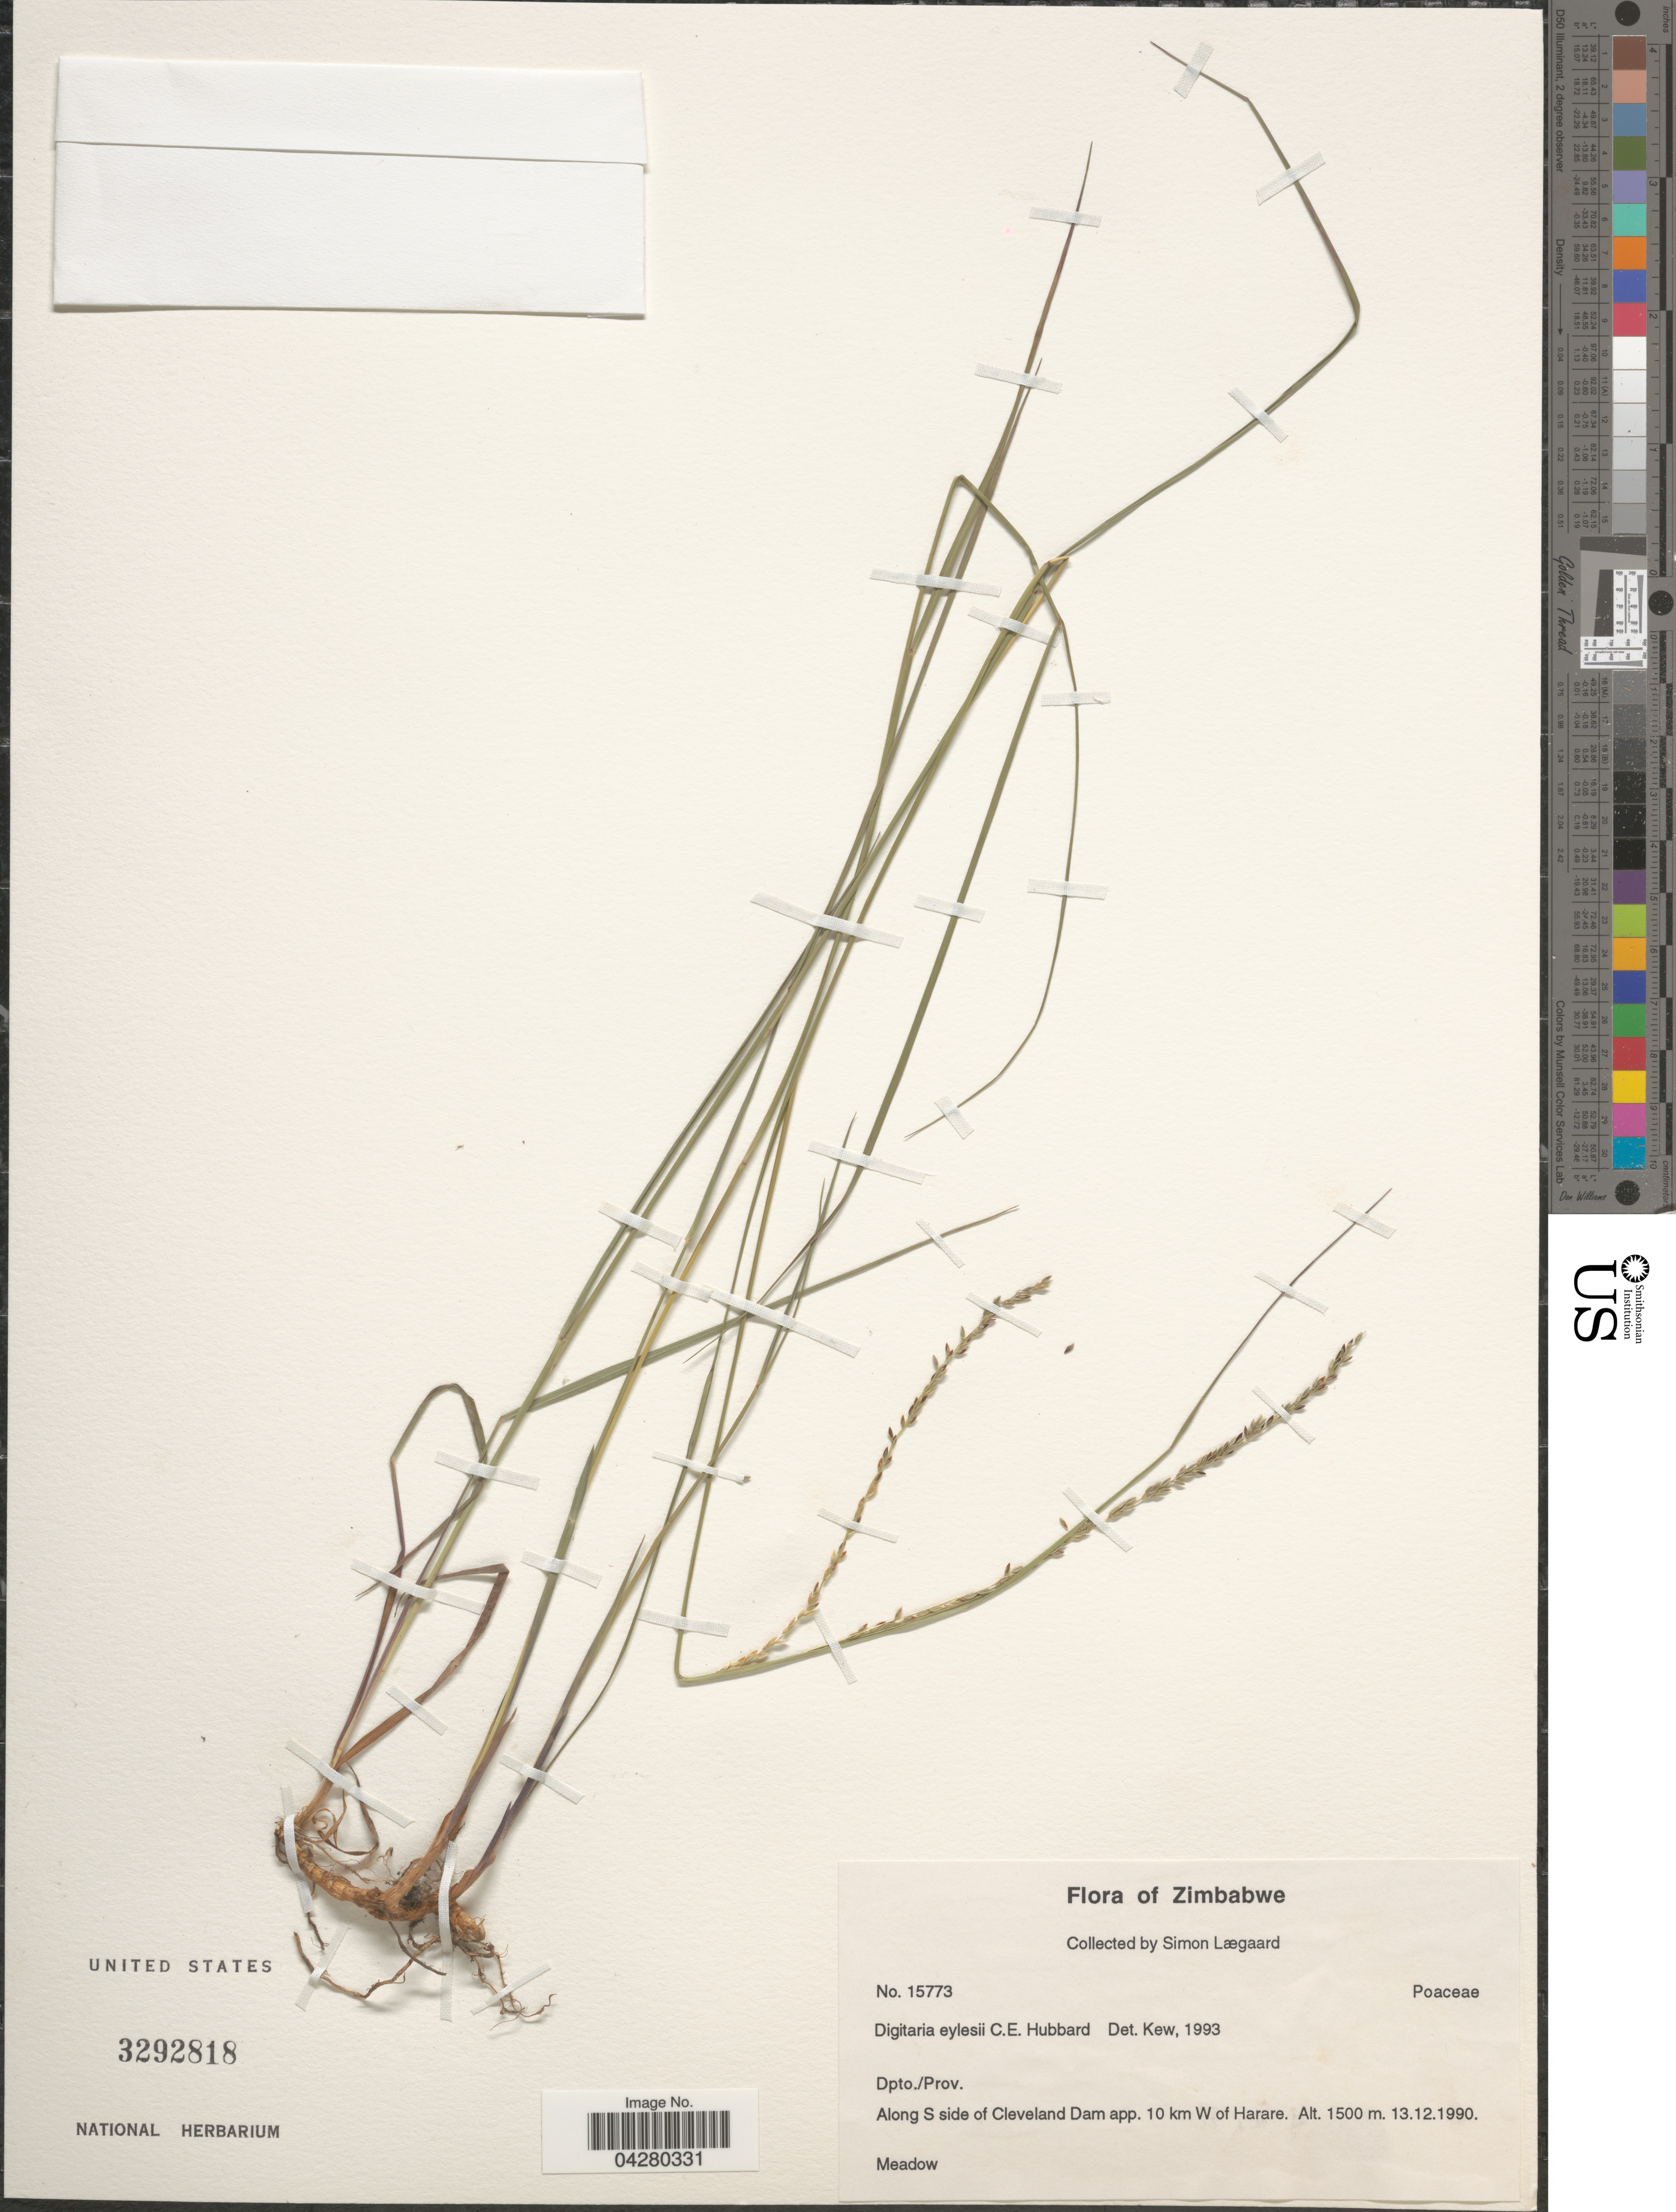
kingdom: Plantae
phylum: Tracheophyta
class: Liliopsida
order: Poales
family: Poaceae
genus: Digitaria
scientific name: Digitaria eylesii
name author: C. E. Hubb.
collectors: S. Lægaard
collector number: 15773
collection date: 1990-12-13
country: Zimbabwe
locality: Dpto./Prov. Along S side of Cleveland Dam app. 10 km W of Harare.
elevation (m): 1500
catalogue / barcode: US 3292818